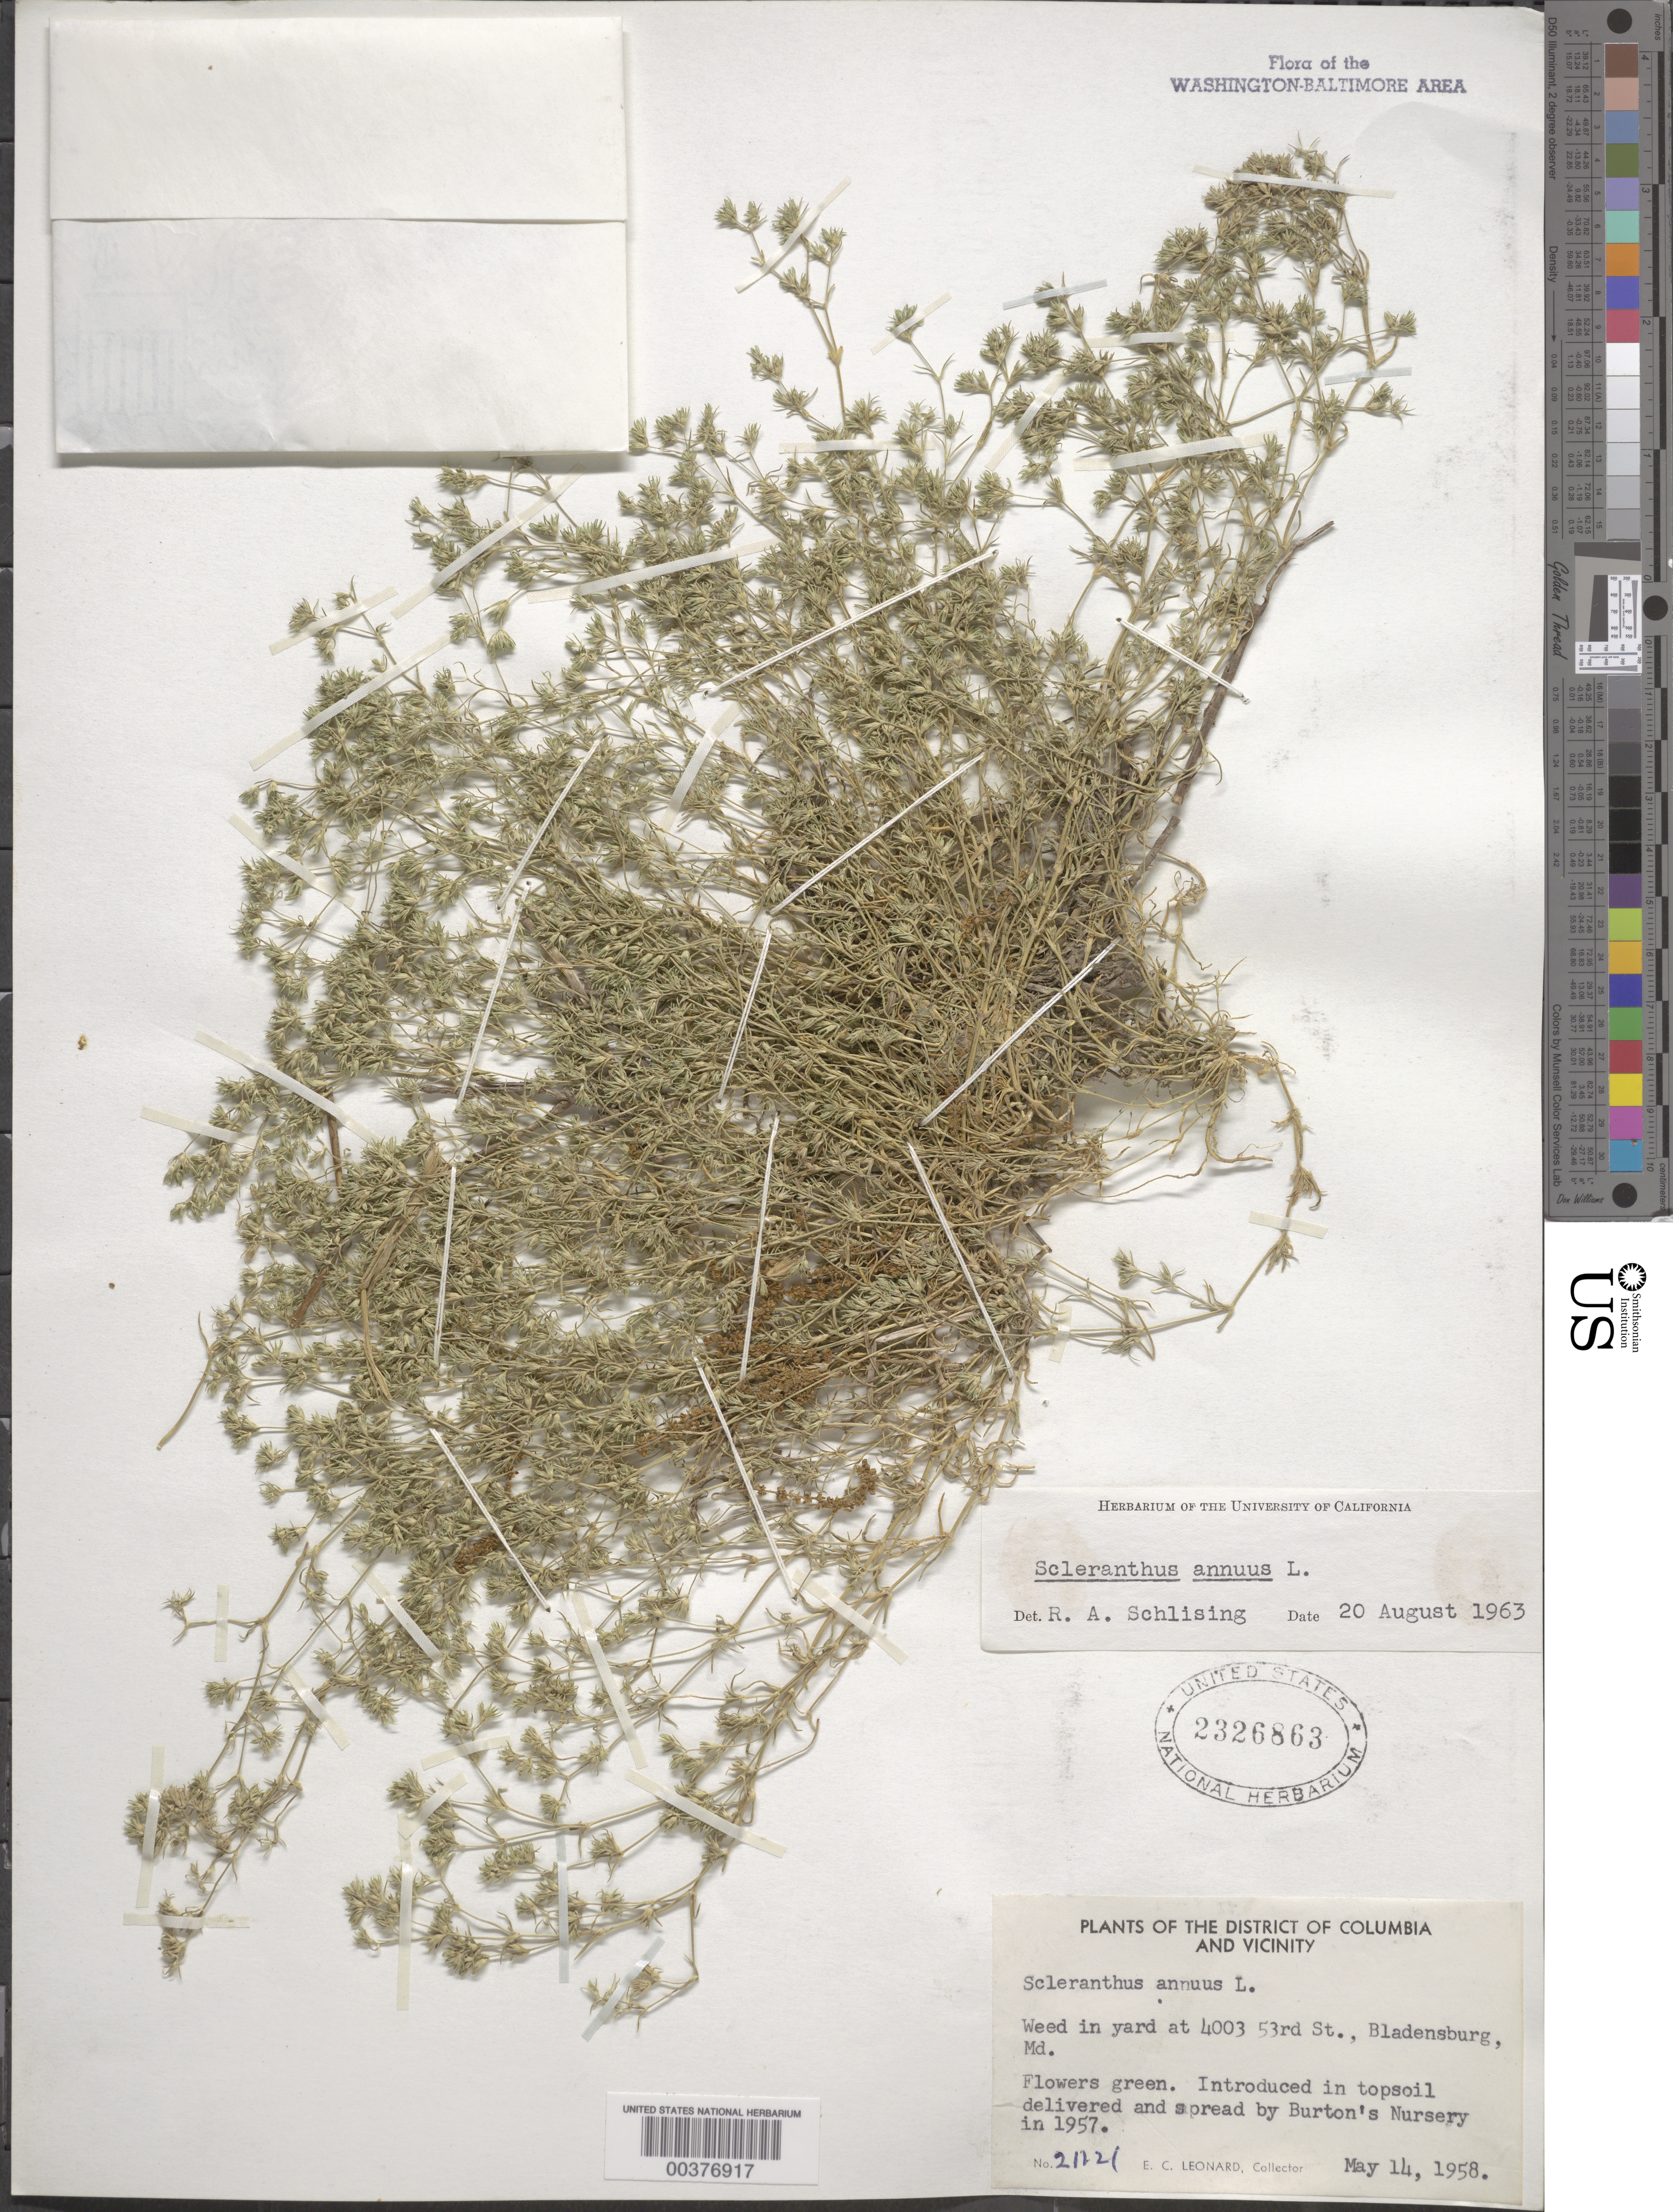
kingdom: Plantae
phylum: Tracheophyta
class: Magnoliopsida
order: Caryophyllales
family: Caryophyllaceae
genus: Scleranthus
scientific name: Scleranthus annuus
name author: L.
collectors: E. C. Leonard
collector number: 21121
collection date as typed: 14 May 1958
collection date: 1958-05-14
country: United States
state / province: Maryland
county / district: Prince George's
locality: Bladensburg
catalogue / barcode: US 2326863